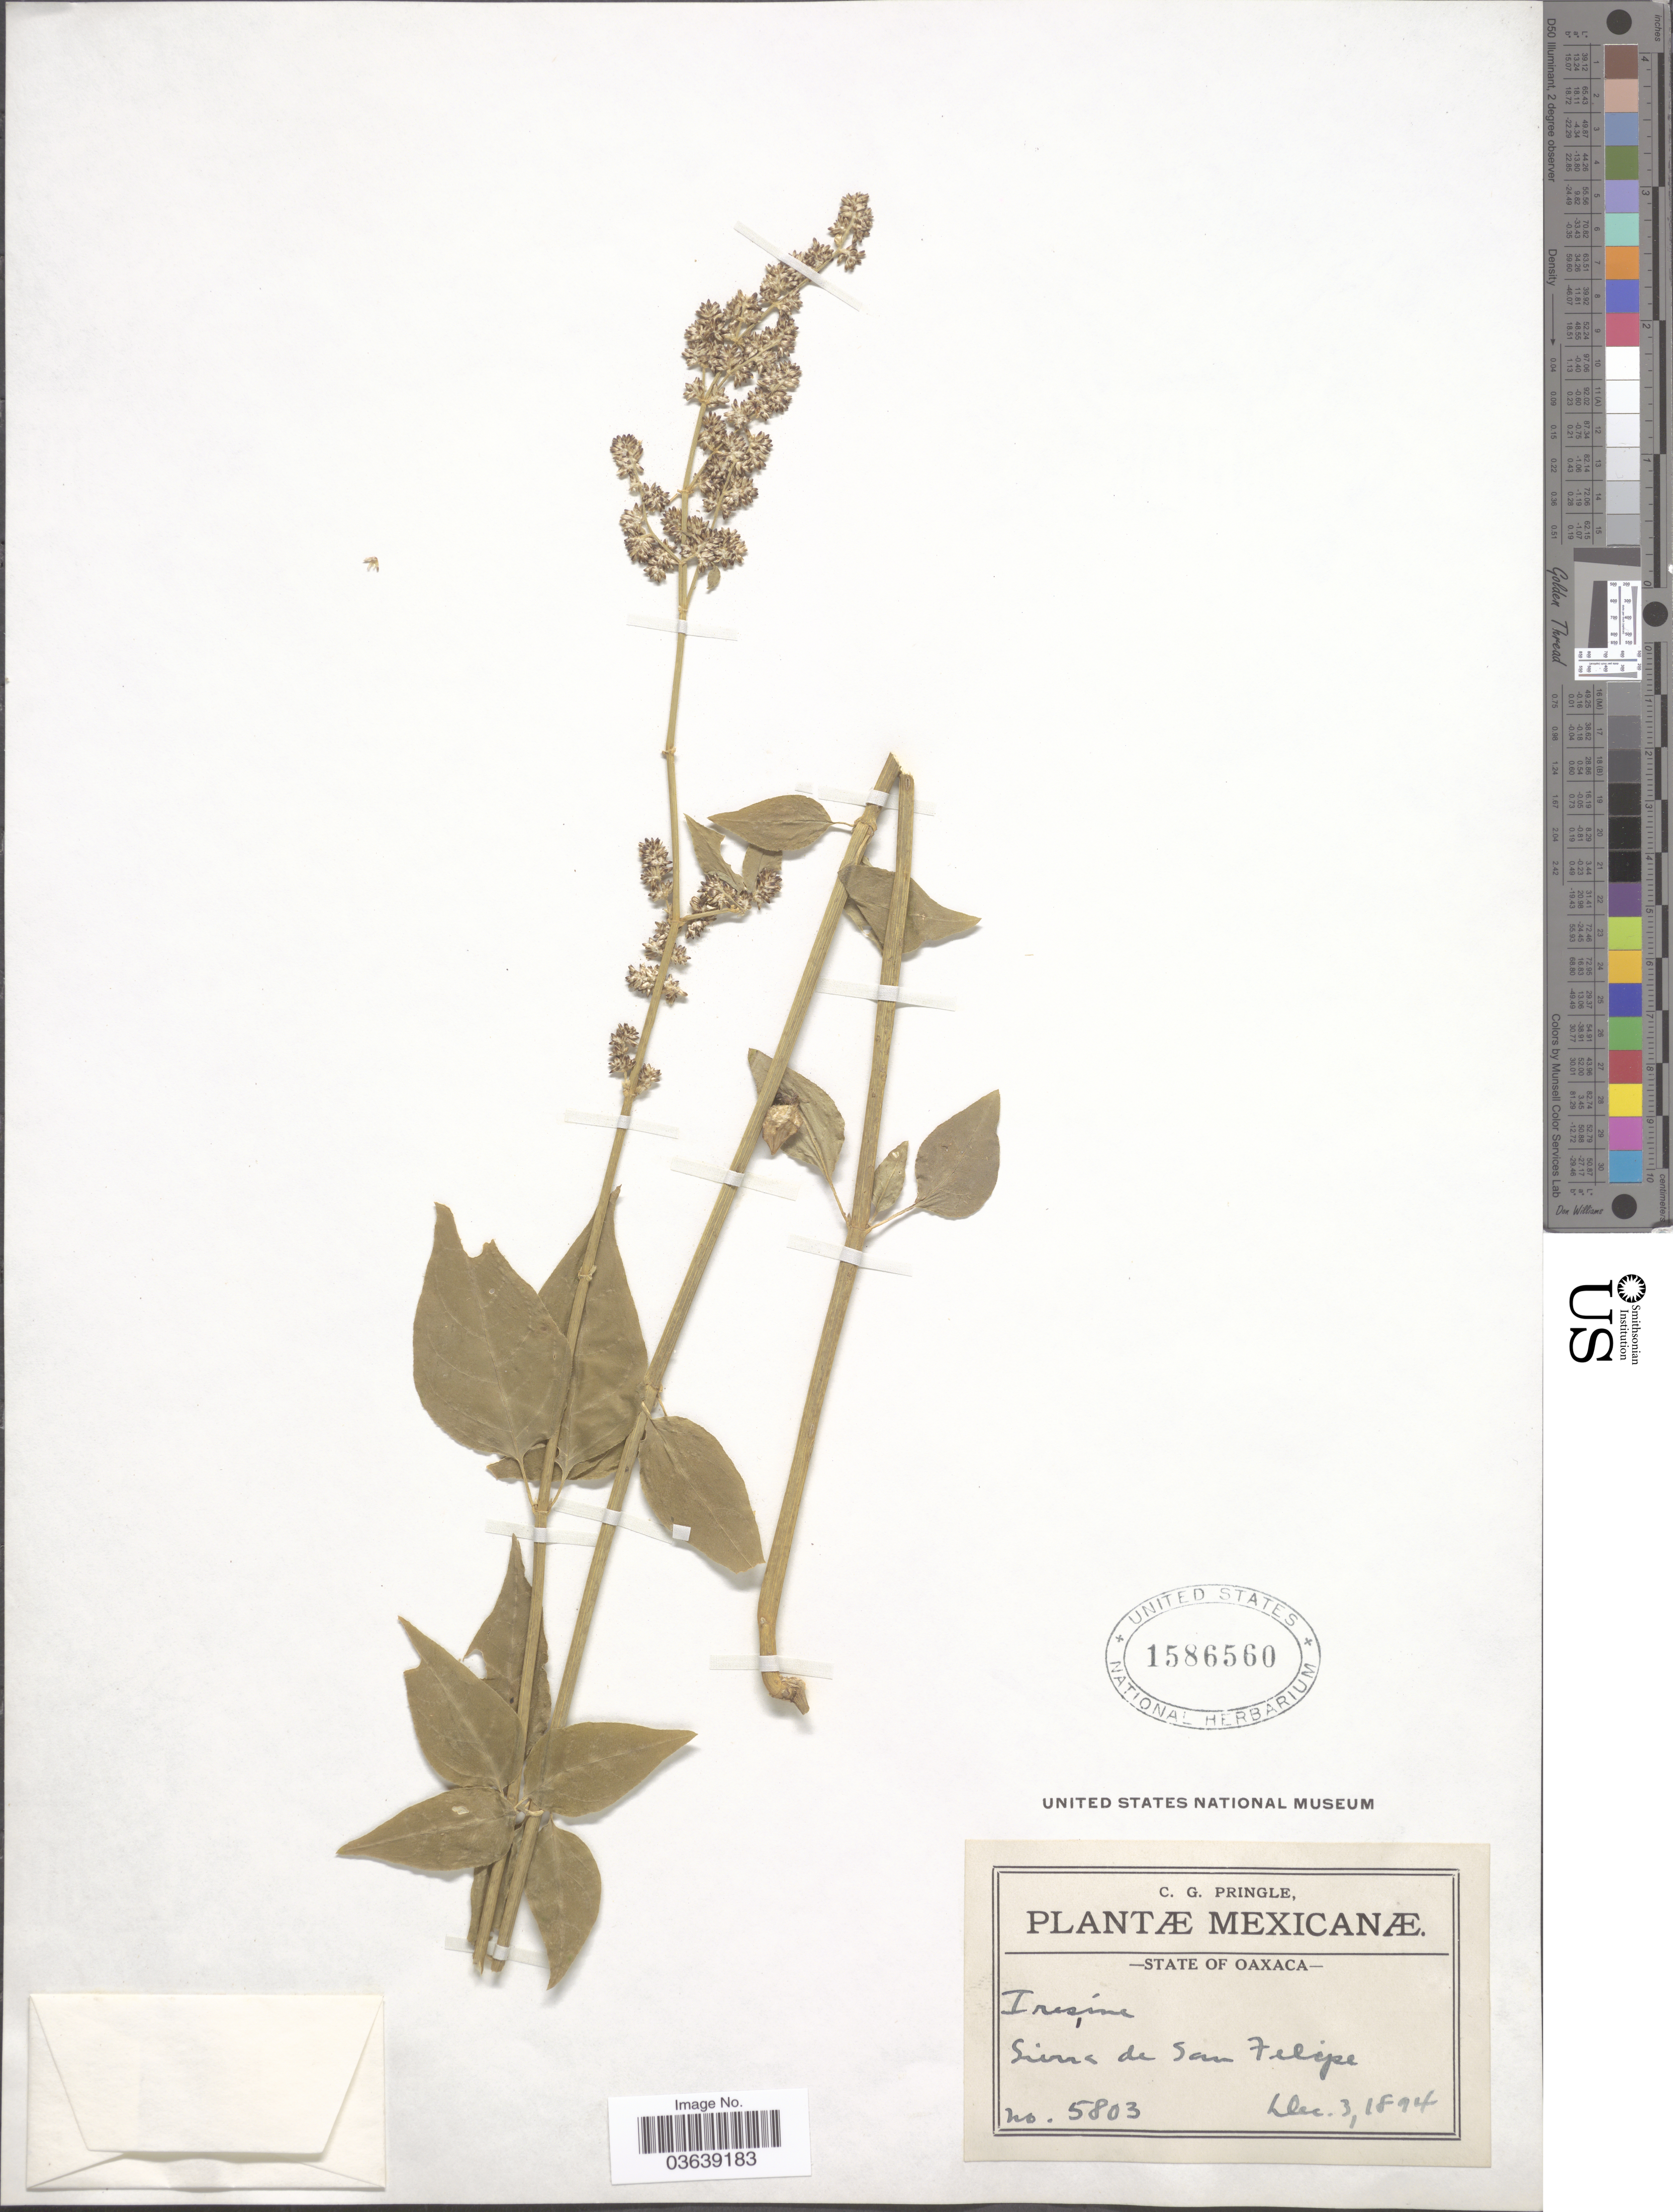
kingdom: Plantae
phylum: Tracheophyta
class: Magnoliopsida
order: Caryophyllales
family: Amaranthaceae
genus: Iresine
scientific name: Iresine sp.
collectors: C. G. Pringle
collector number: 5803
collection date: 1894-12-03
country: Mexico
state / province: Oaxaca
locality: Sierra de San Felipe.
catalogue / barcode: US 1586560